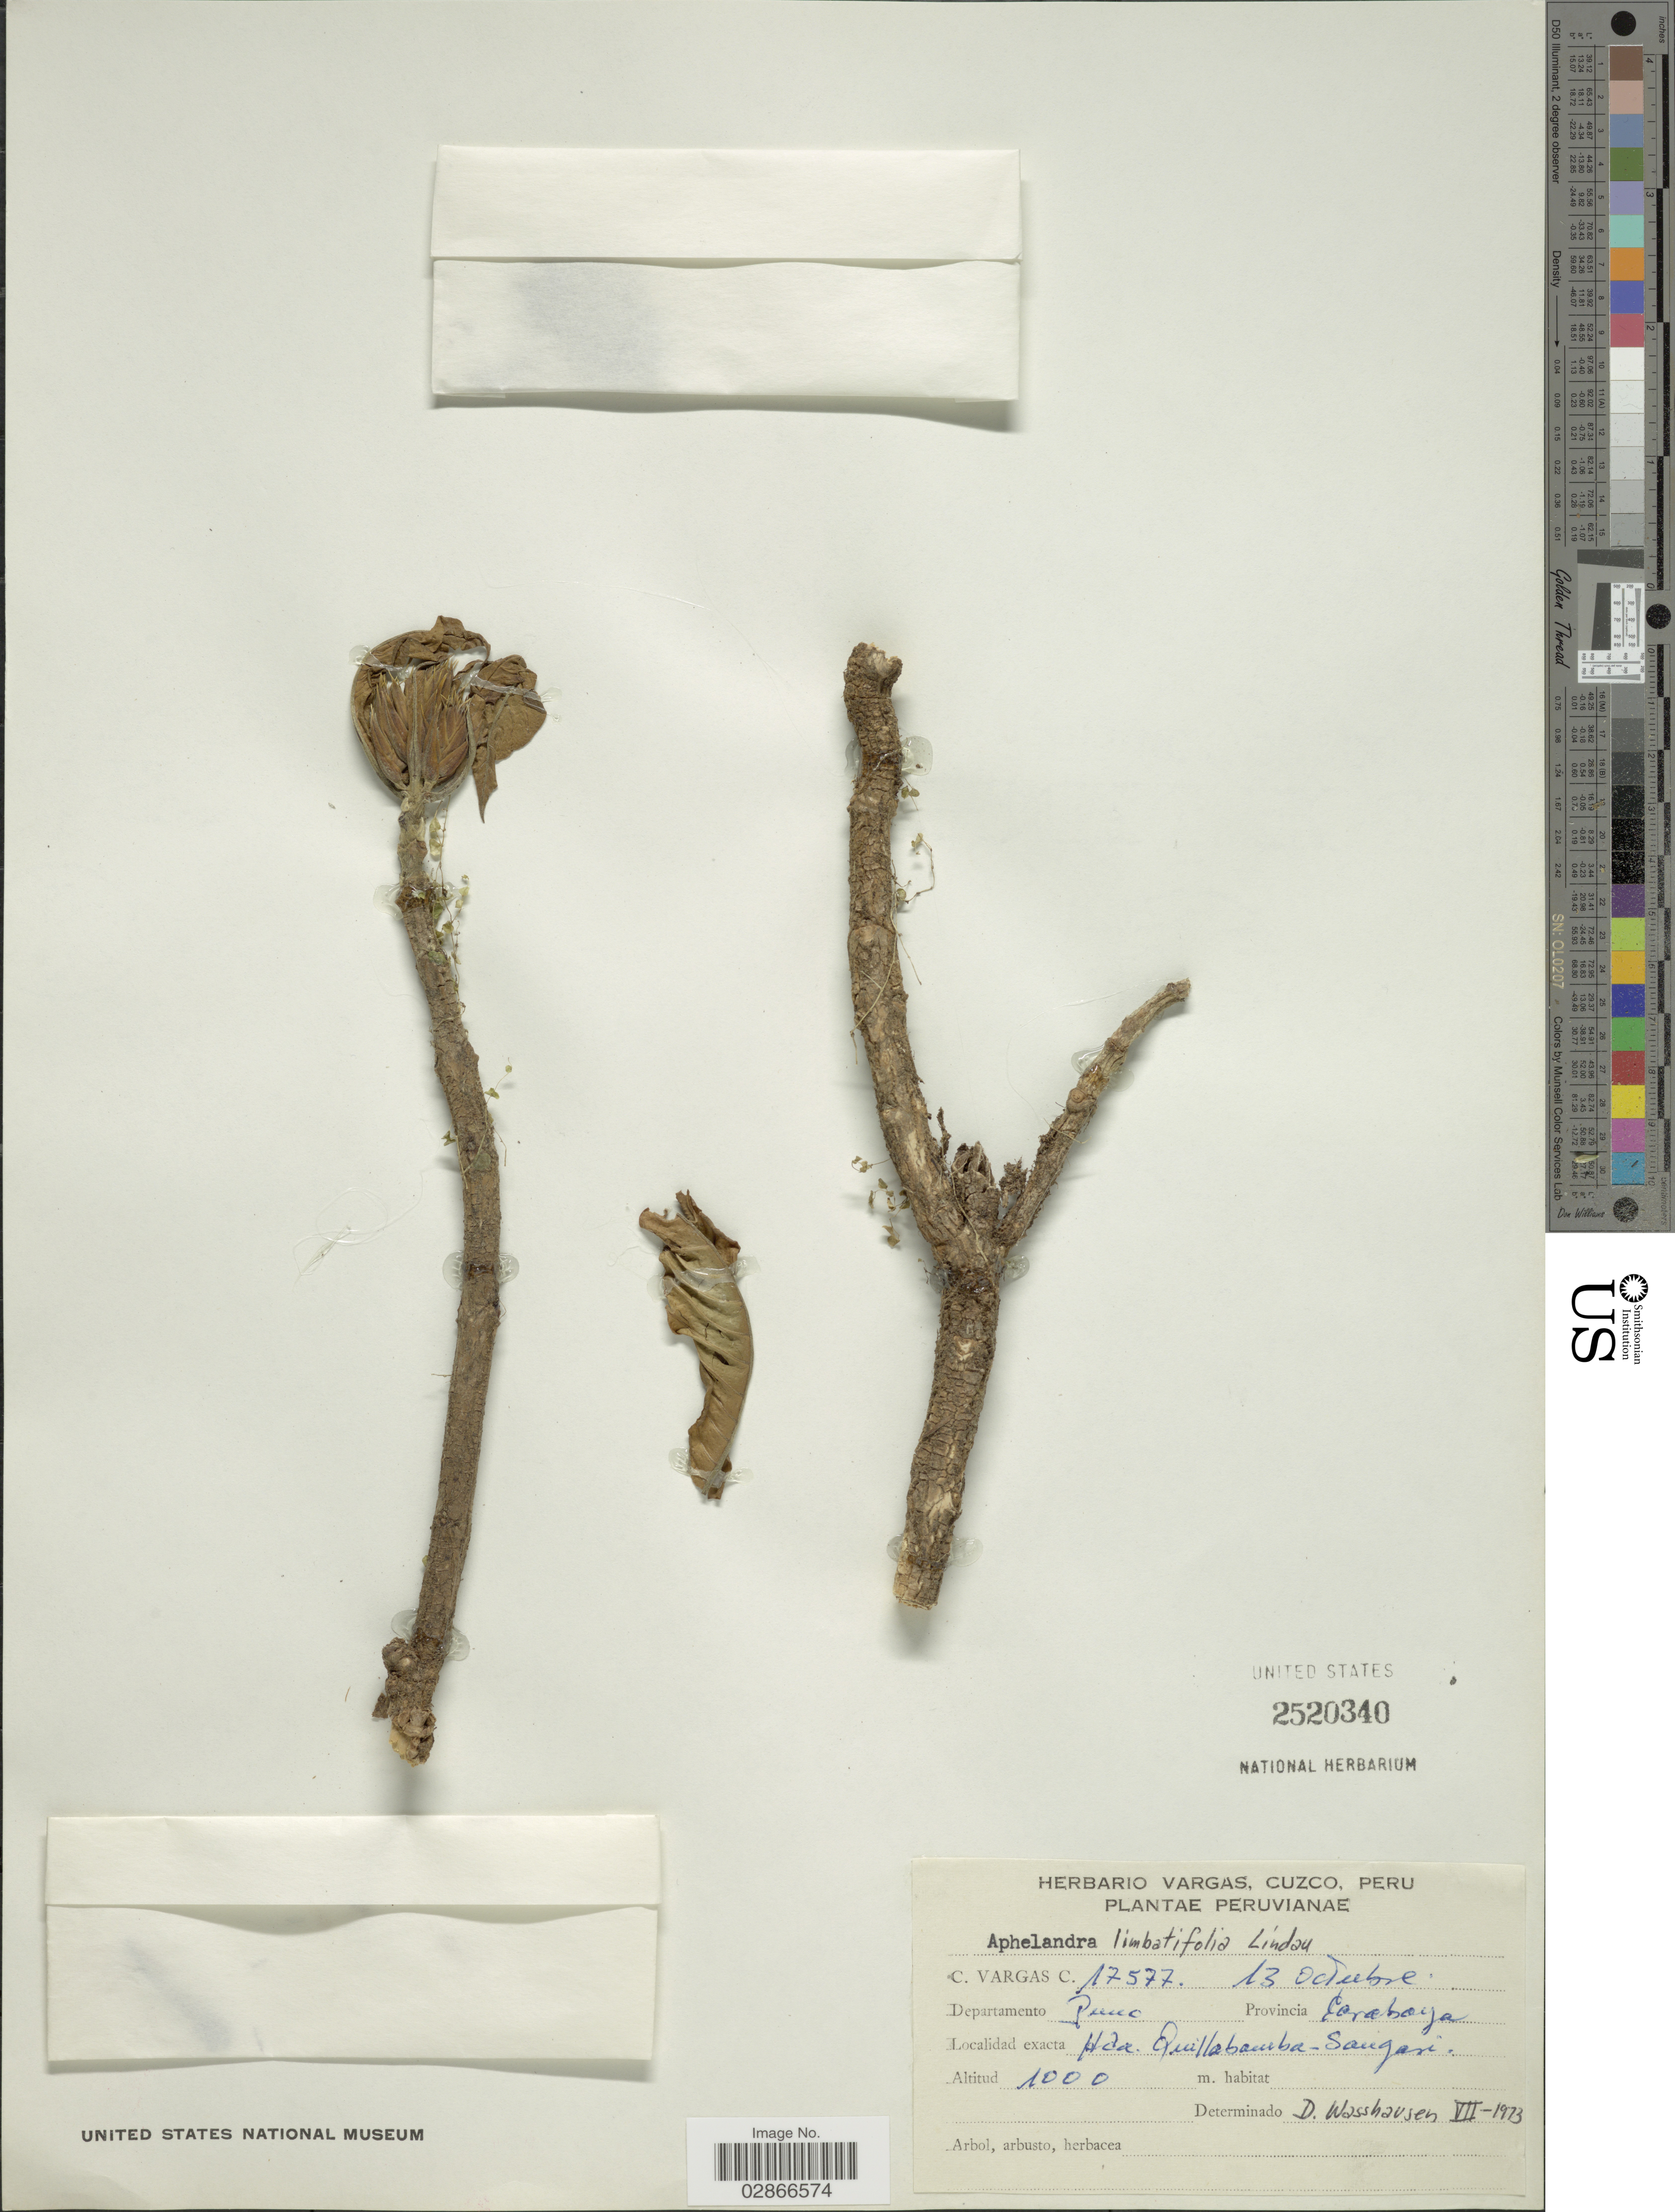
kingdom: Plantae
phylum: Tracheophyta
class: Magnoliopsida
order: Lamiales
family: Acanthaceae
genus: Aphelandra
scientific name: Aphelandra castanaefolia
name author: Britton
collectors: C. Vargas Calderón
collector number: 17577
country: Peru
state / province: Puno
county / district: Carabaya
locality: Departamento Puno. Provincia Carabaya. Hda. Quillabamba-Sangari.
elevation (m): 1000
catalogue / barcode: US 2520340